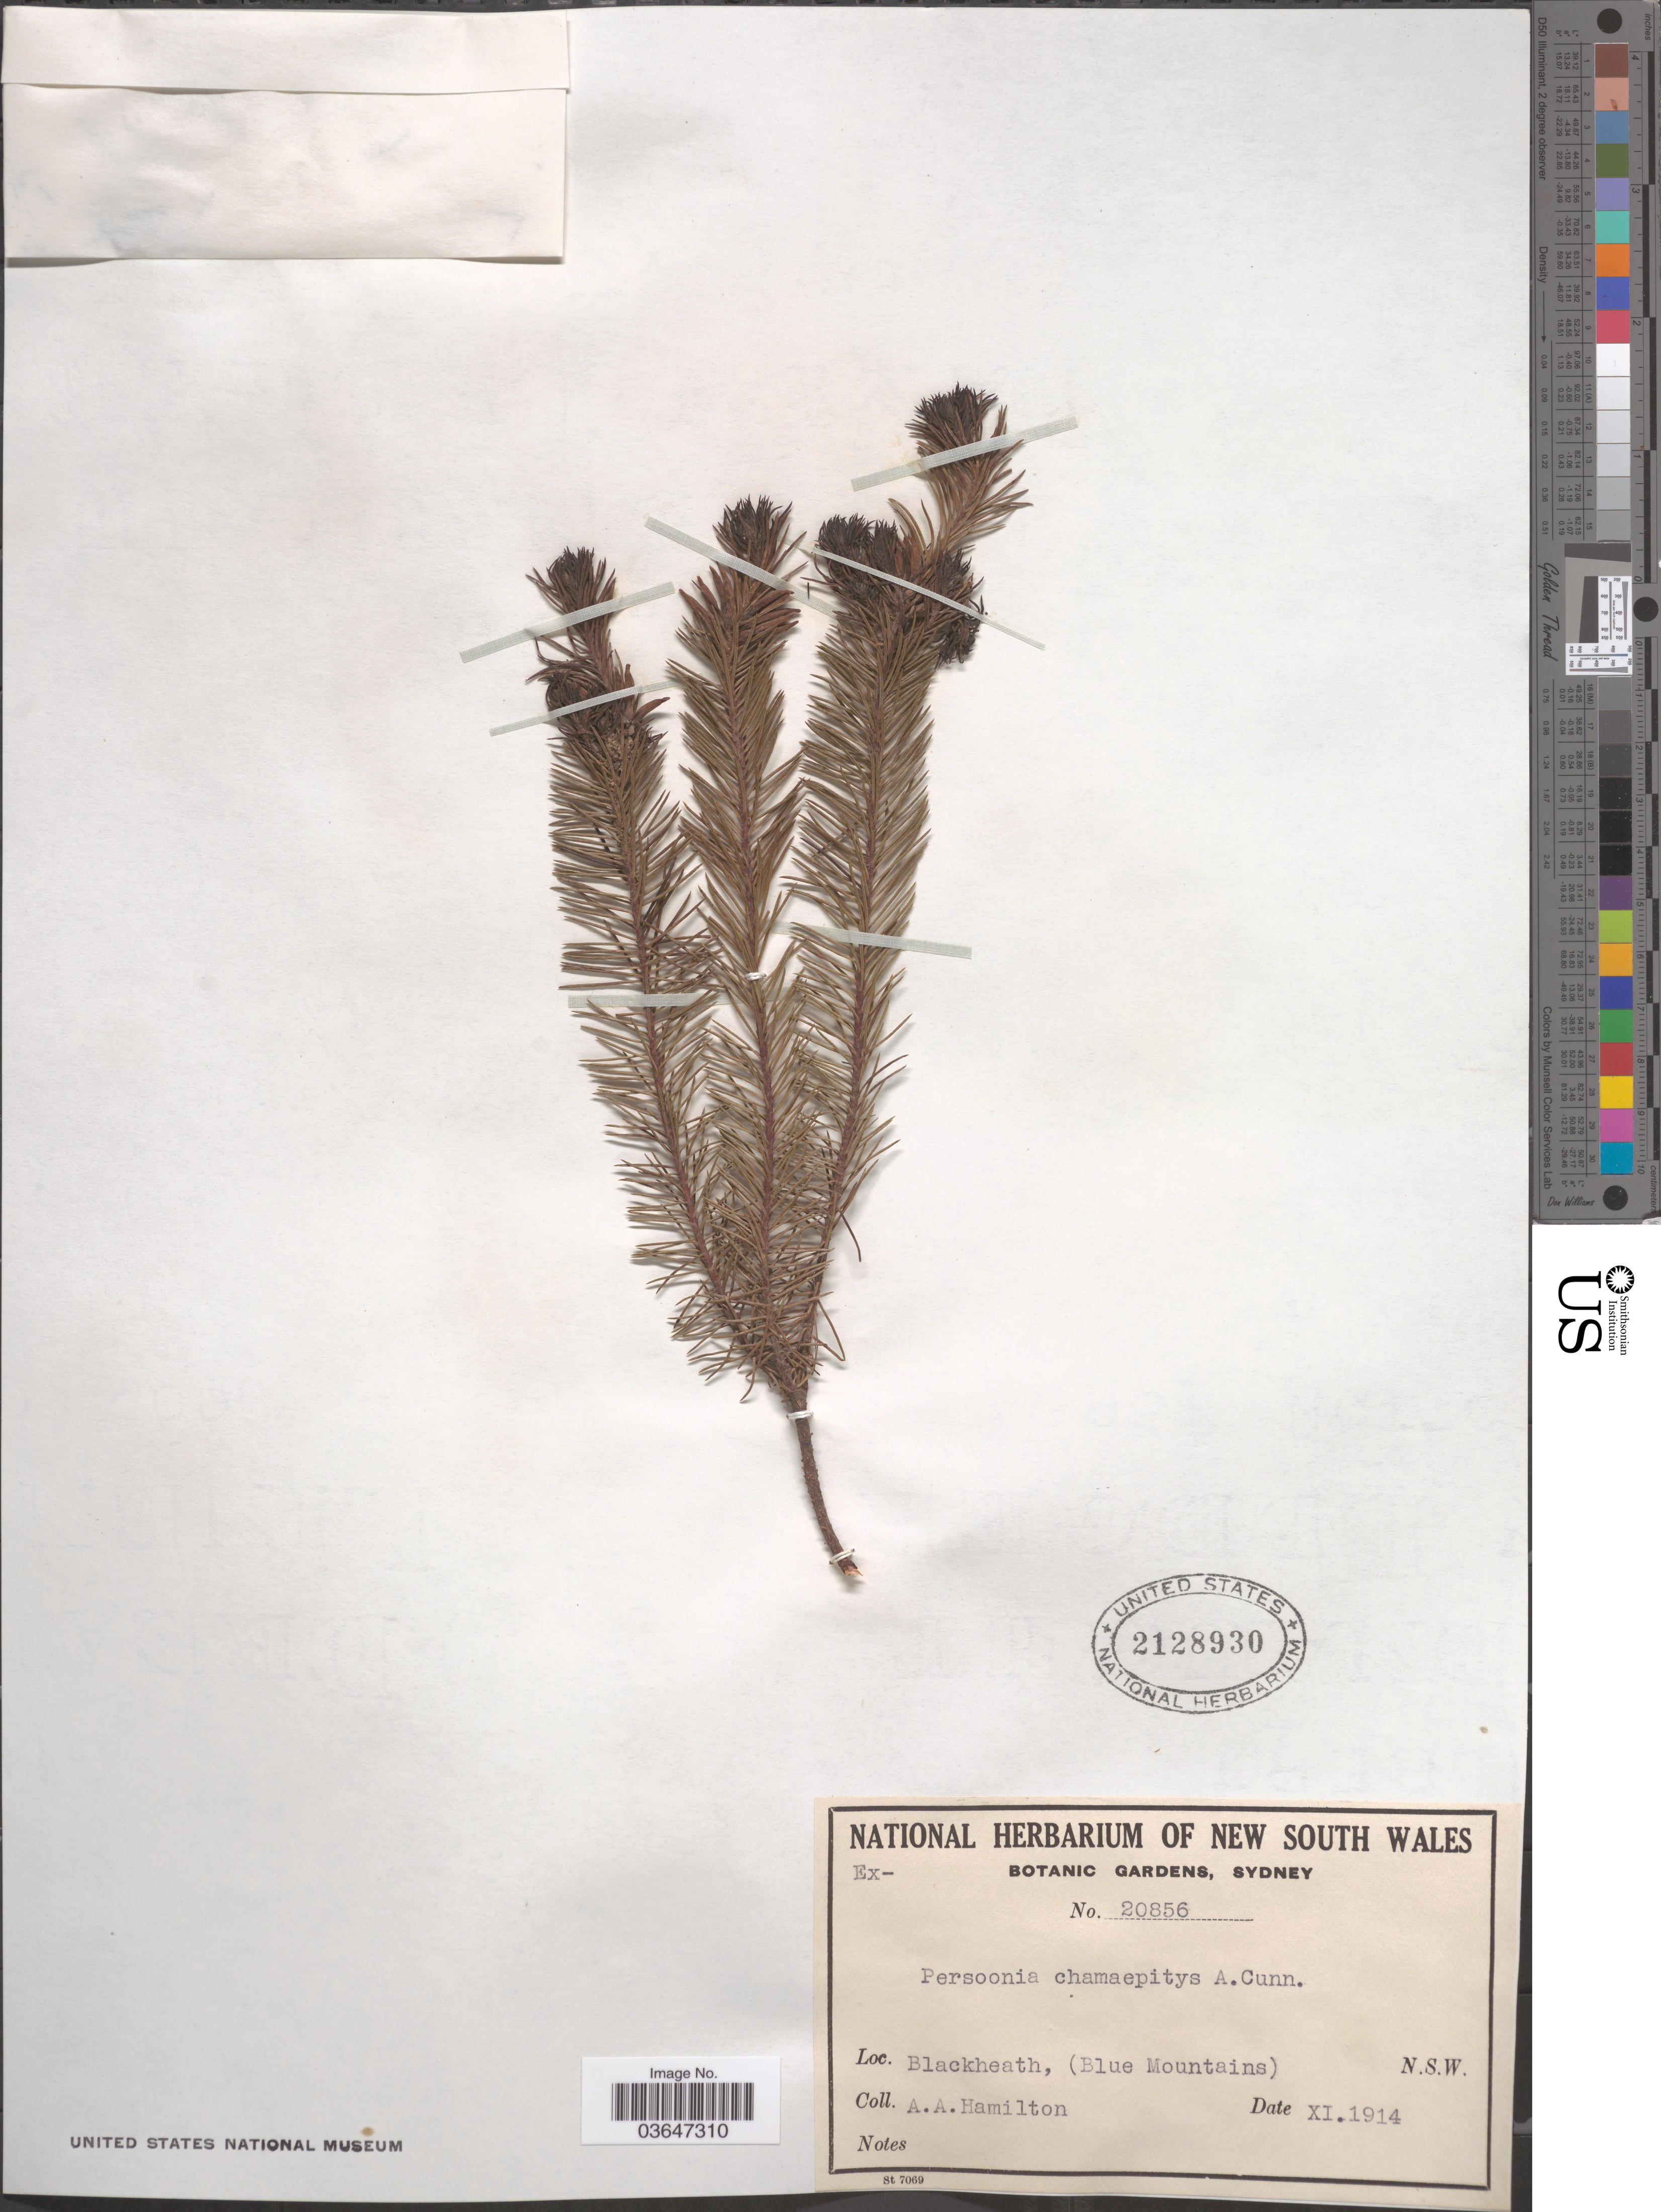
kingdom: Plantae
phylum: Tracheophyta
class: Magnoliopsida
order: Proteales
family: Proteaceae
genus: Persoonia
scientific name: Persoonia chamaepitys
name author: A. Cunn.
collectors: A. A. Hamilton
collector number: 20856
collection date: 1914-11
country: Australia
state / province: New South Wales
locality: Blackheath, (Blue Mountains).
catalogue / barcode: US 2128930